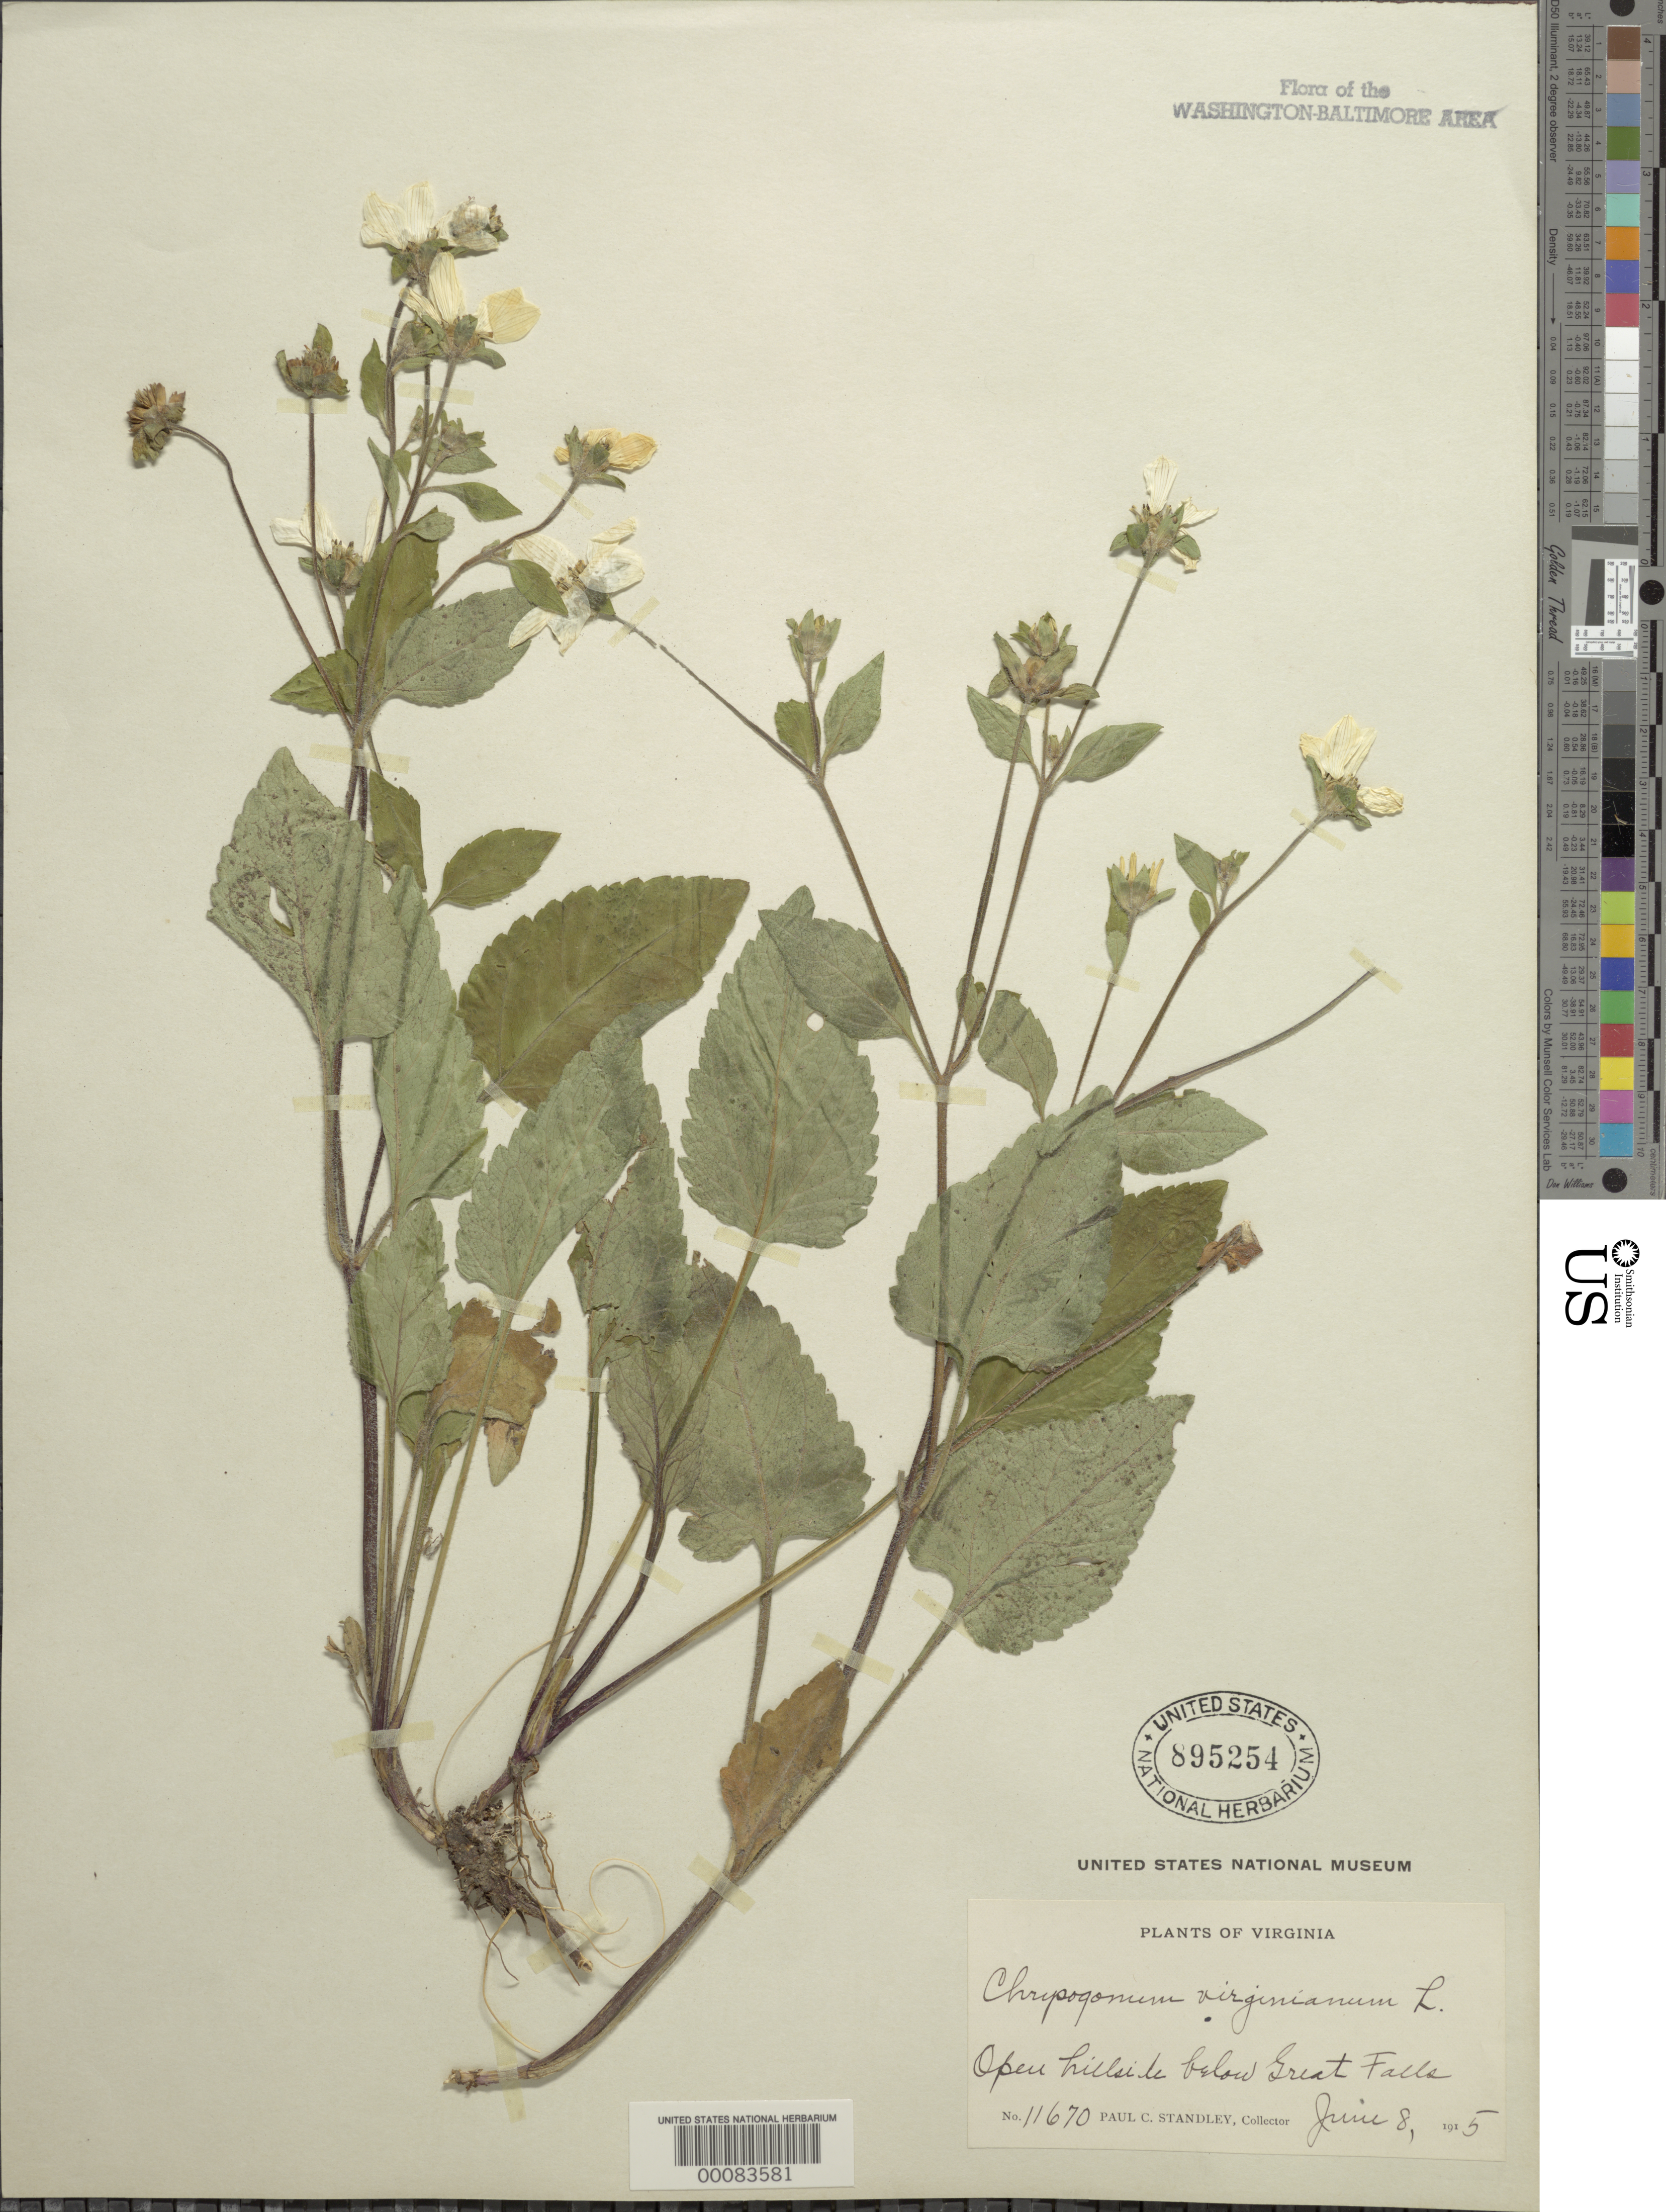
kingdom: Plantae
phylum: Tracheophyta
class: Magnoliopsida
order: Asterales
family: Asteraceae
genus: Chrysogonum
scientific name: Chrysogonum virginianum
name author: L.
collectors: P. C. Standley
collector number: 11670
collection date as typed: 08 Jun 1915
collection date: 1915-06-08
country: United States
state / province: Virginia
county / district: Fairfax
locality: Below Great Falls C. & O. Canal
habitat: Open hillside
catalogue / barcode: US 895254